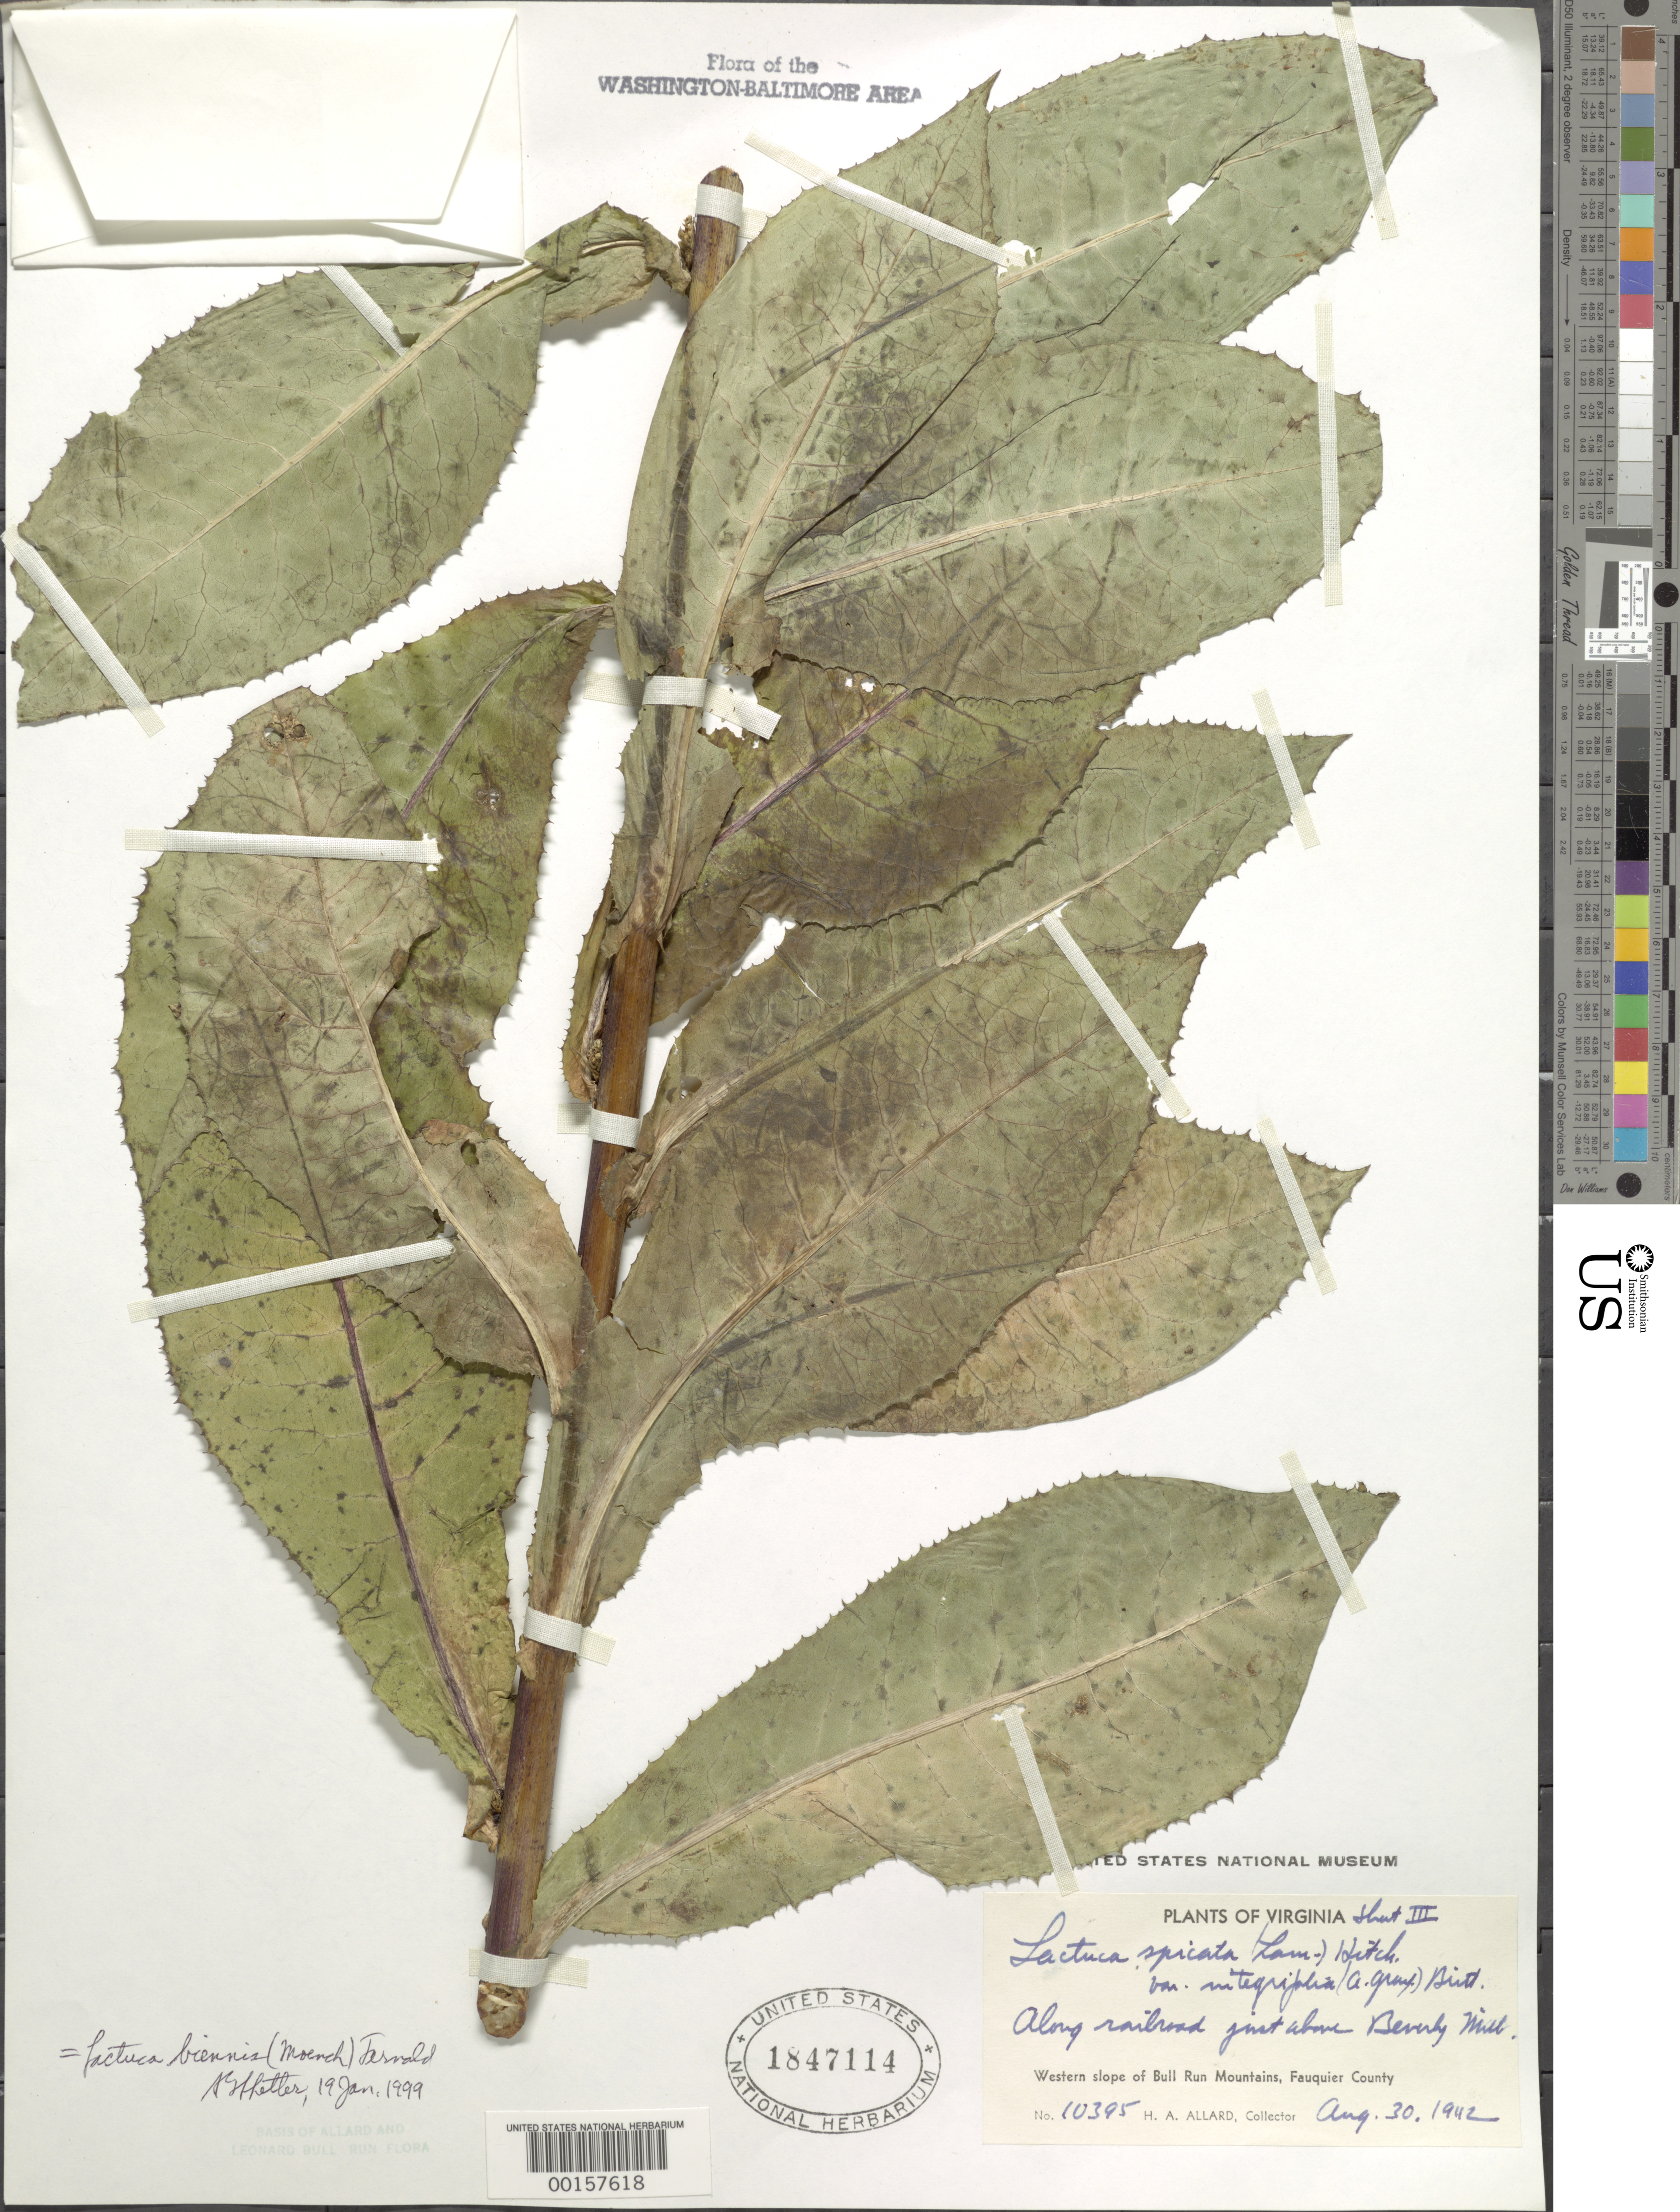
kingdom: Plantae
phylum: Tracheophyta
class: Magnoliopsida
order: Asterales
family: Asteraceae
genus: Lactuca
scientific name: Lactuca biennis var. integrifolia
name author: (Torr. & A. Gray) Fernald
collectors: H. A. Allard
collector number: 10395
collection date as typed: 30 Aug 1942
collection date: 1942-08-30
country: United States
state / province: Virginia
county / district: Fauquier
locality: Above Beverley Mill western slope of Bull Run Mountains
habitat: Railroad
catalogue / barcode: US 1847114